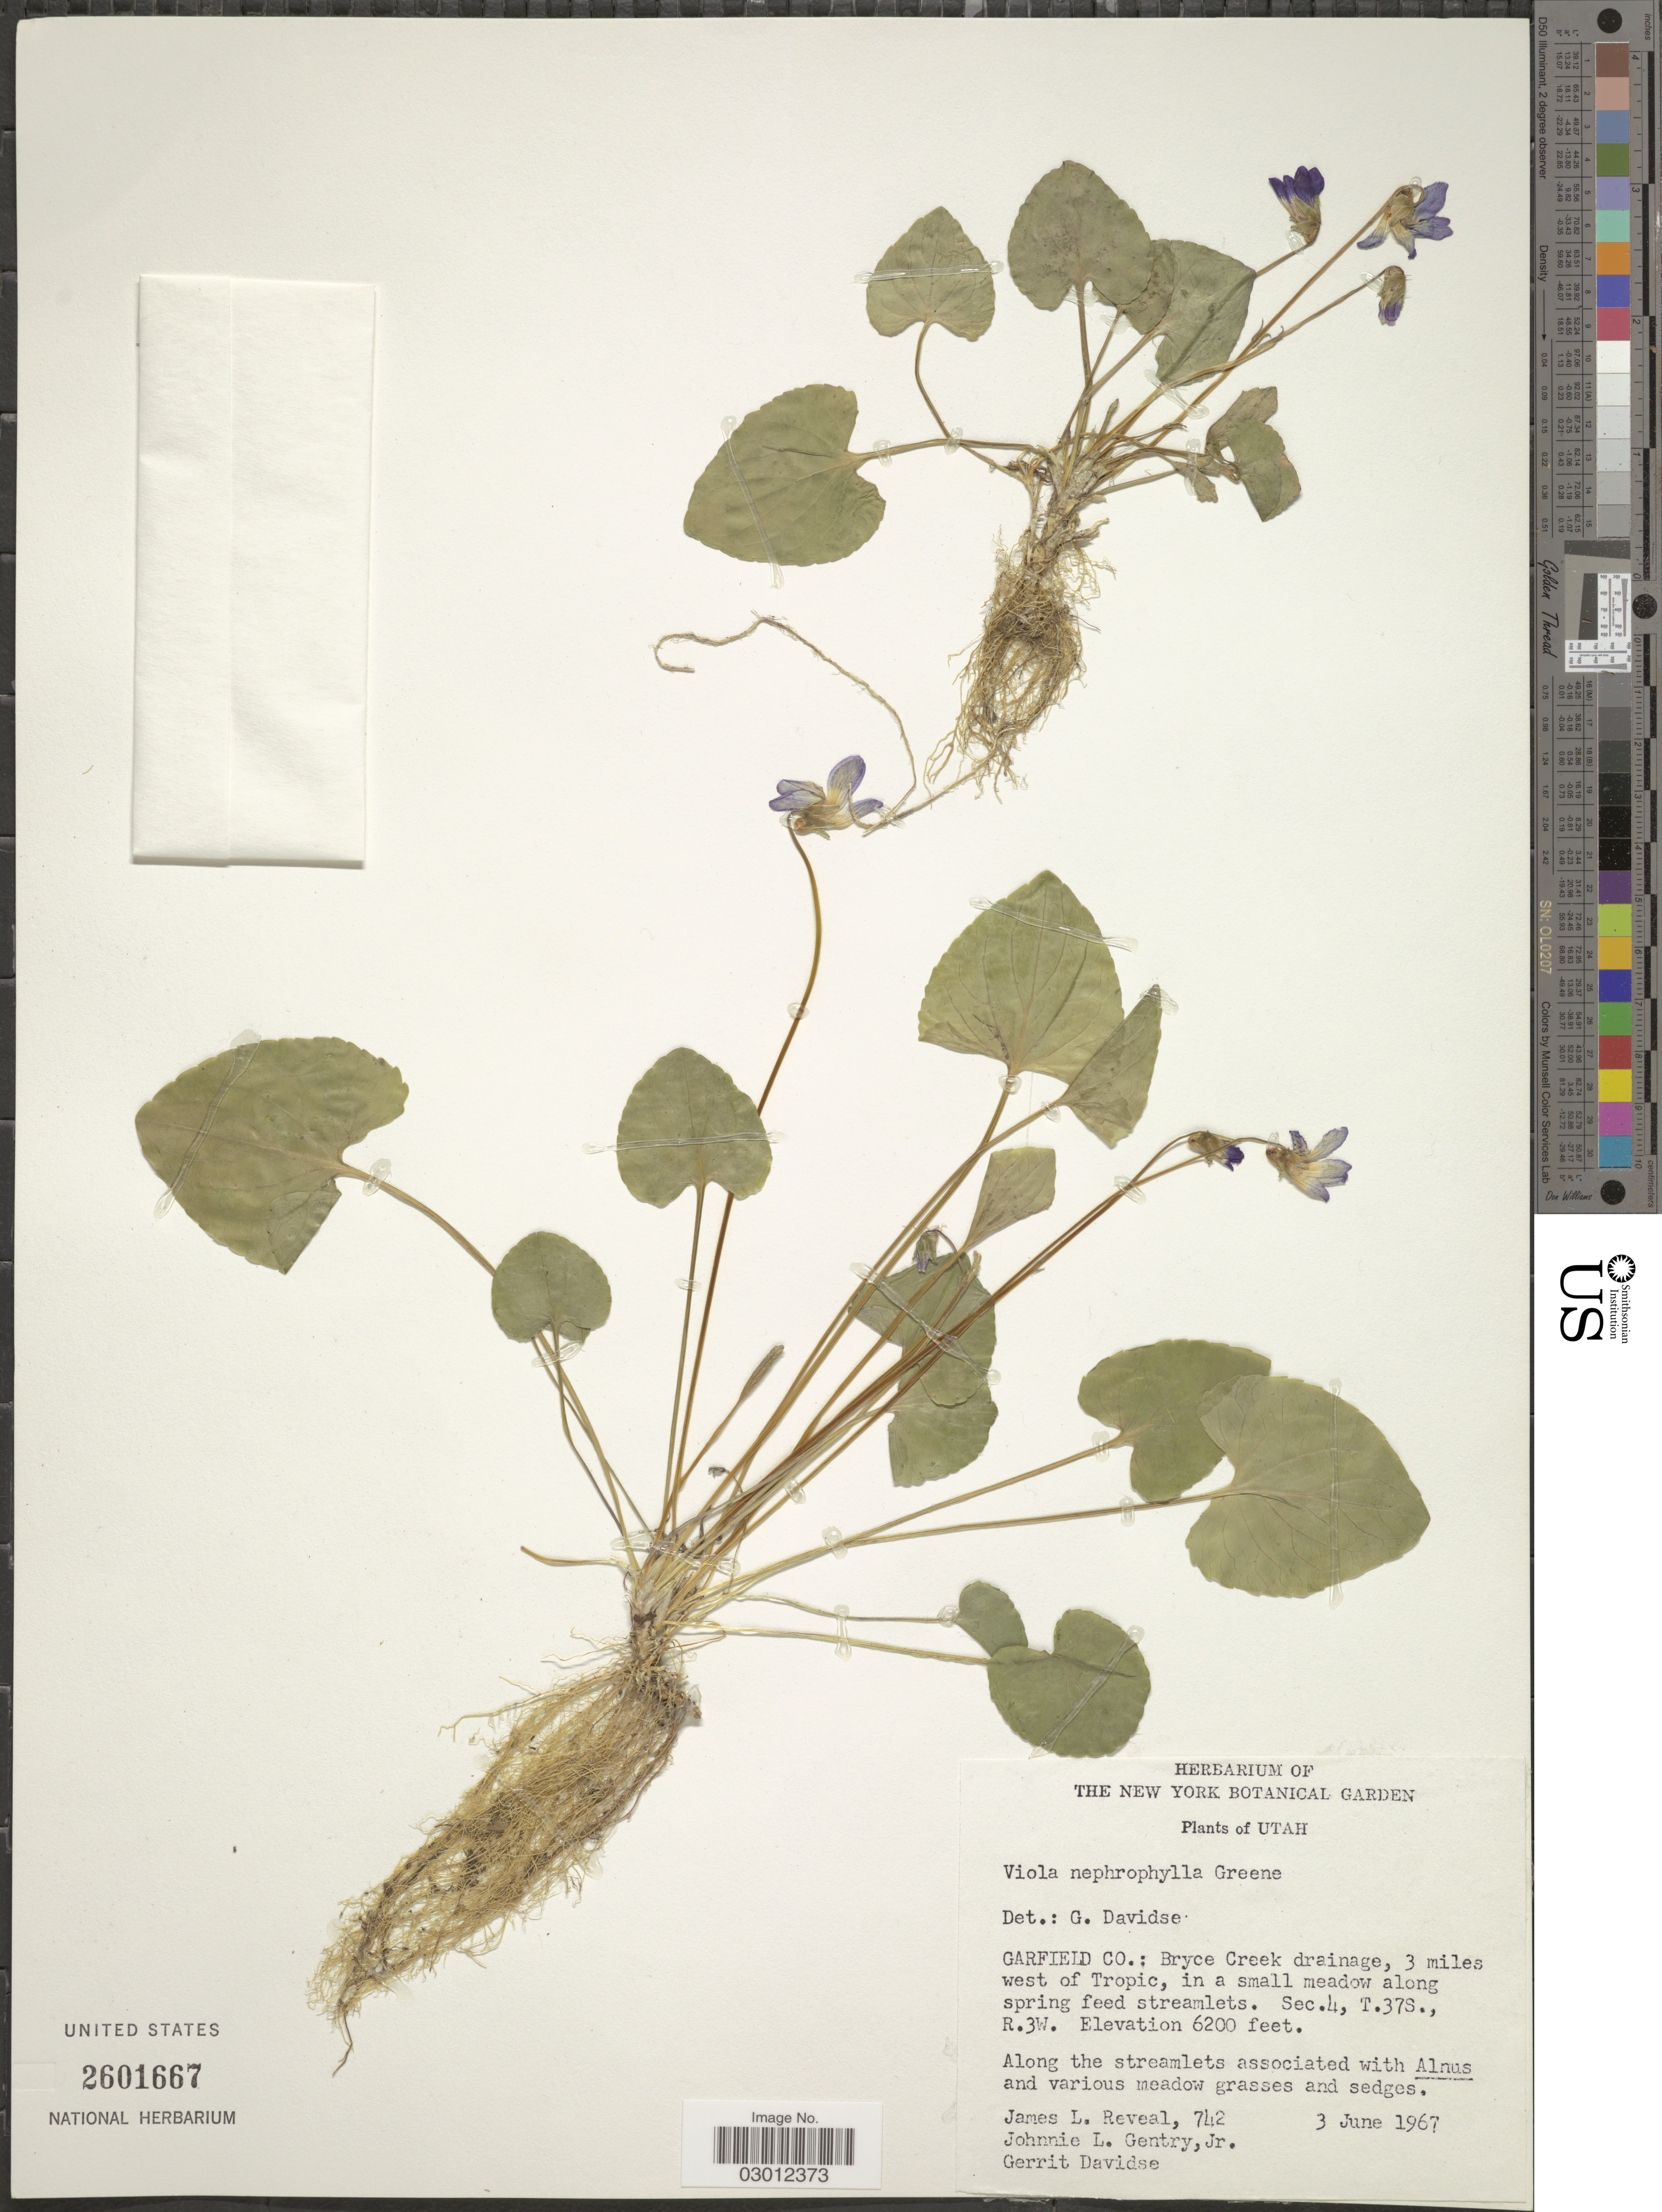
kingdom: Plantae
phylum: Tracheophyta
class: Magnoliopsida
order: Malpighiales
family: Violaceae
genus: Viola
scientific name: Viola nephrophylla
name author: Greene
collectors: J. L. Reveal, J. L. Gentry & G. Davidse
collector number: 742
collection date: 1967-06-03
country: United States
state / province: Utah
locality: Garfield Co.: Bryce Creek drainage, 3 miles west of Tropic, in a small meadow along spring feed streamlets. Sec.4, T.37S., R.3W.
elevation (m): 1890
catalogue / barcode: US 2601667